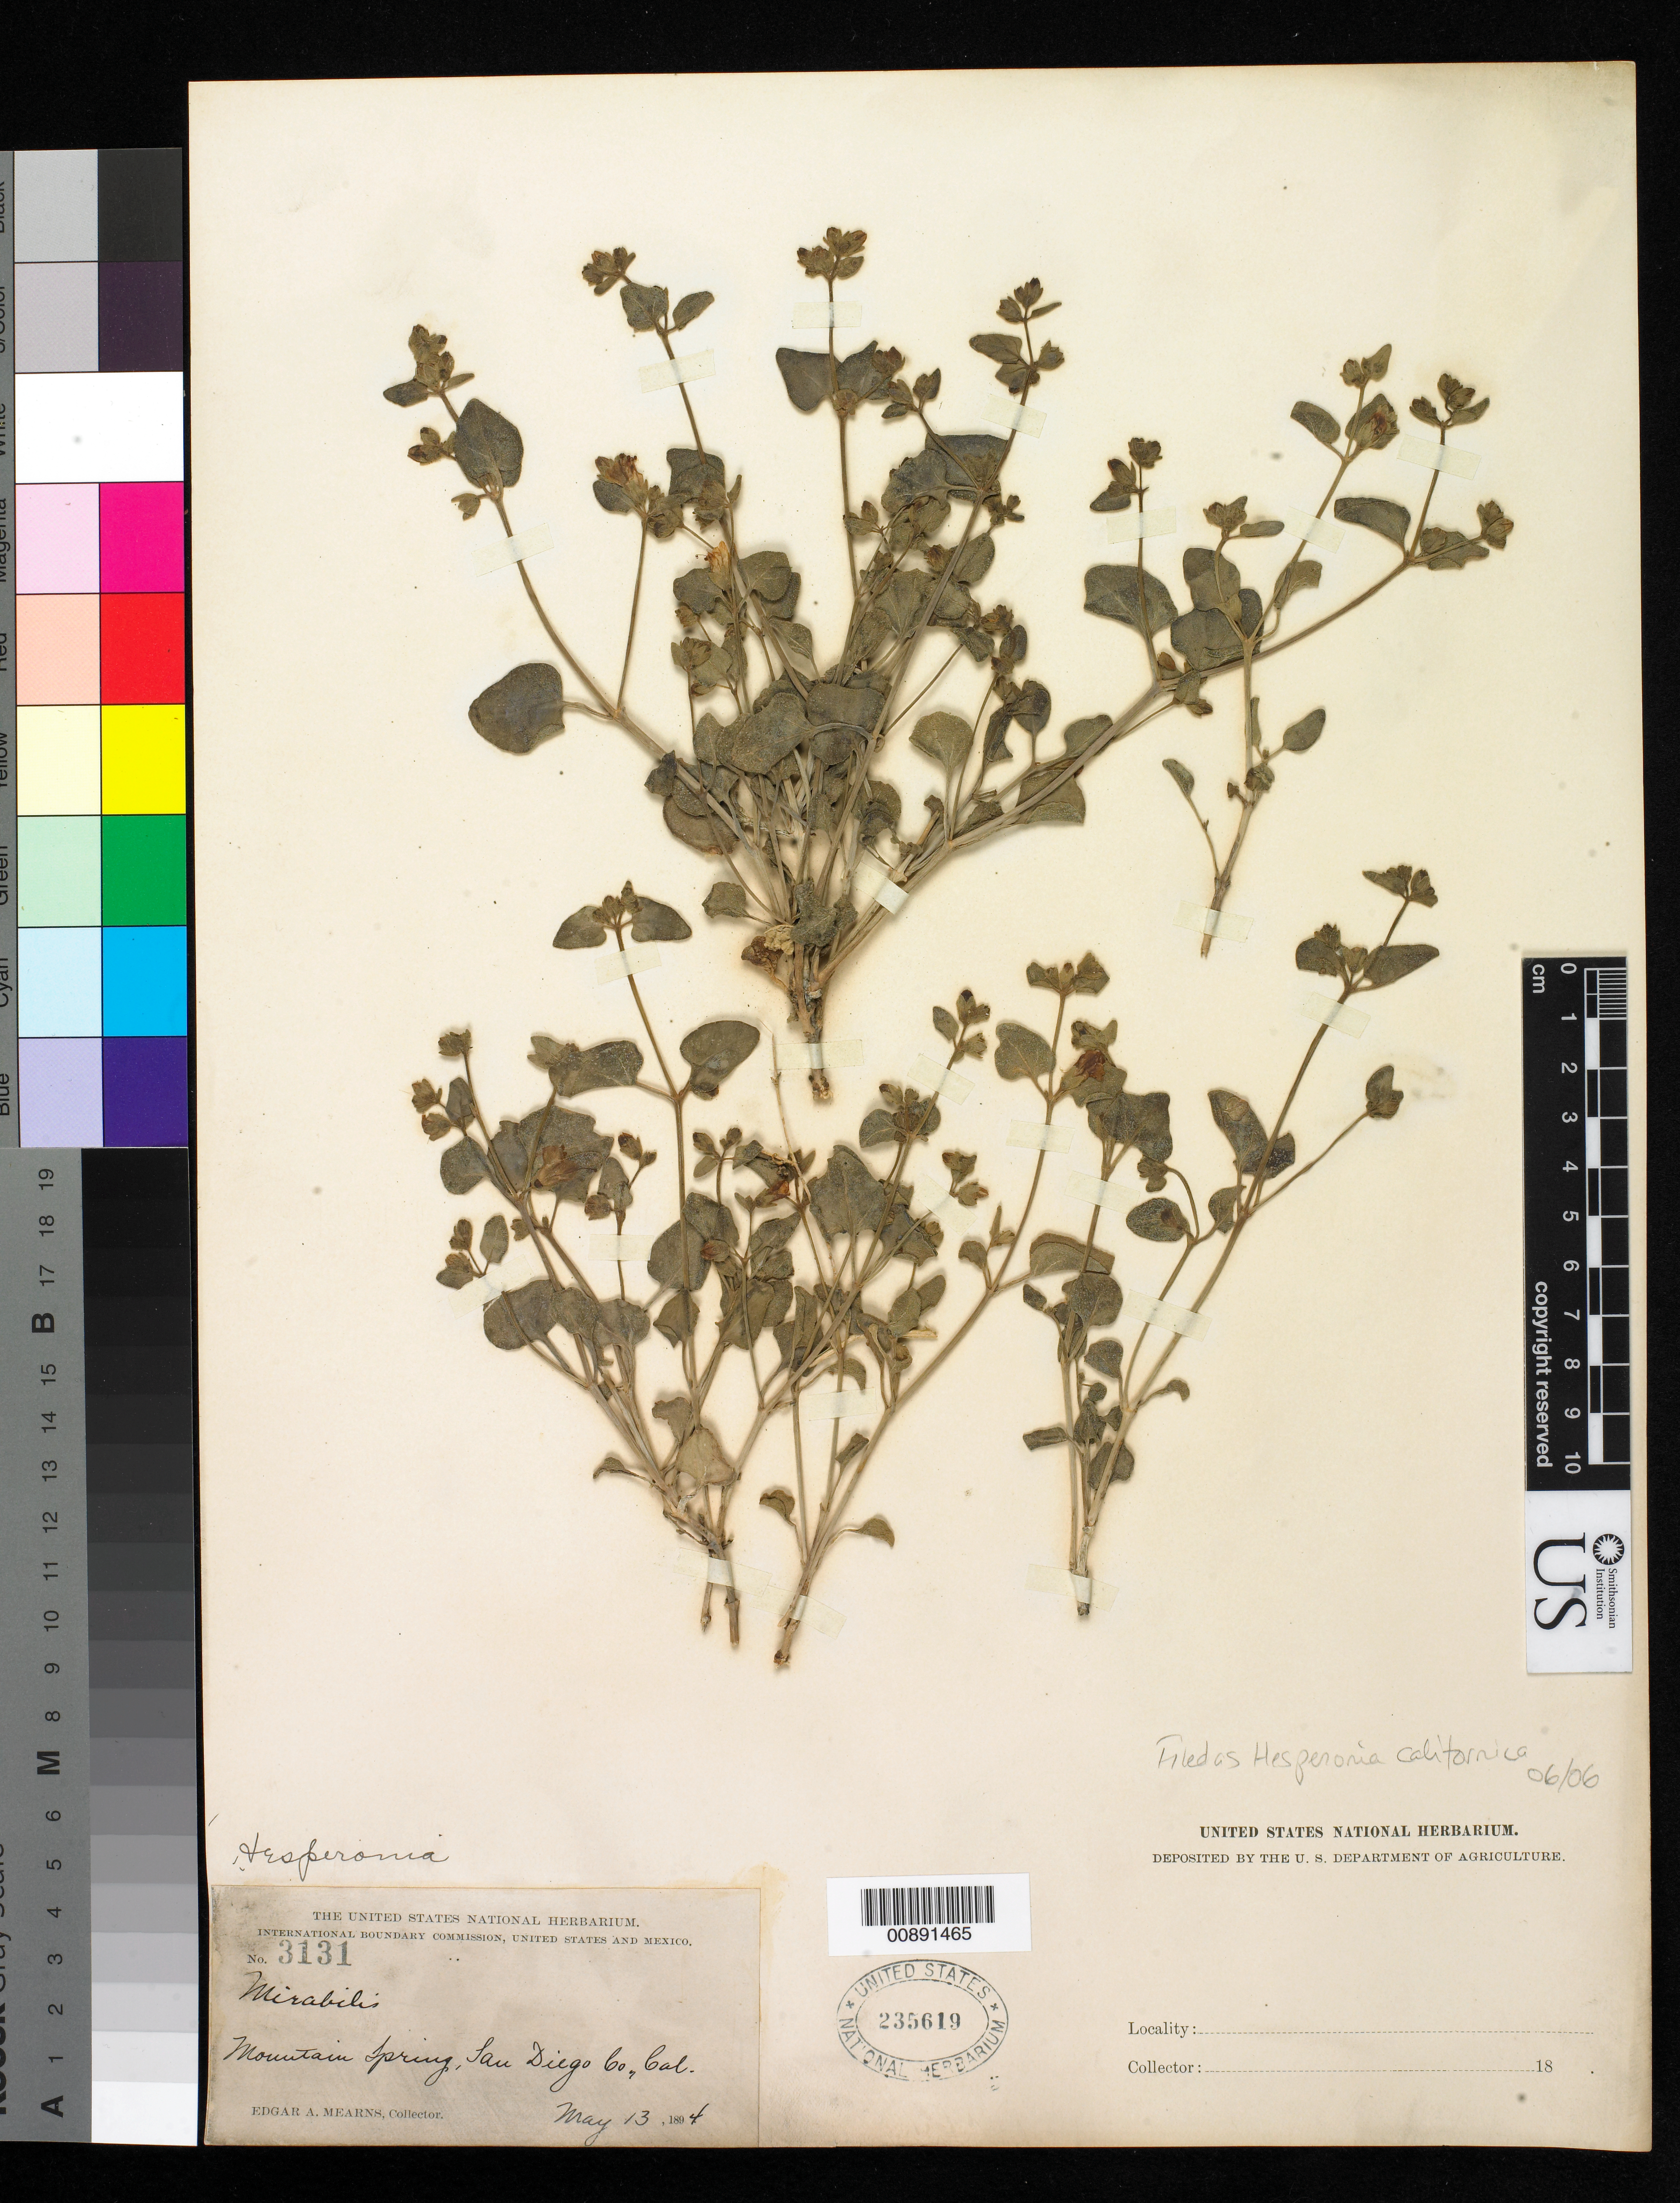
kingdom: Plantae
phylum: Tracheophyta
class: Magnoliopsida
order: Caryophyllales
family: Nyctaginaceae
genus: Hesperonia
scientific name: Hesperonia californica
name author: (A. Gray) Standl.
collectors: E. A. Mearns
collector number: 3131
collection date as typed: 13 May 1894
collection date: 1894-05-13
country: United States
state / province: California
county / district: San Diego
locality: Mountain Spring, San Diego County, California.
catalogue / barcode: US 235619